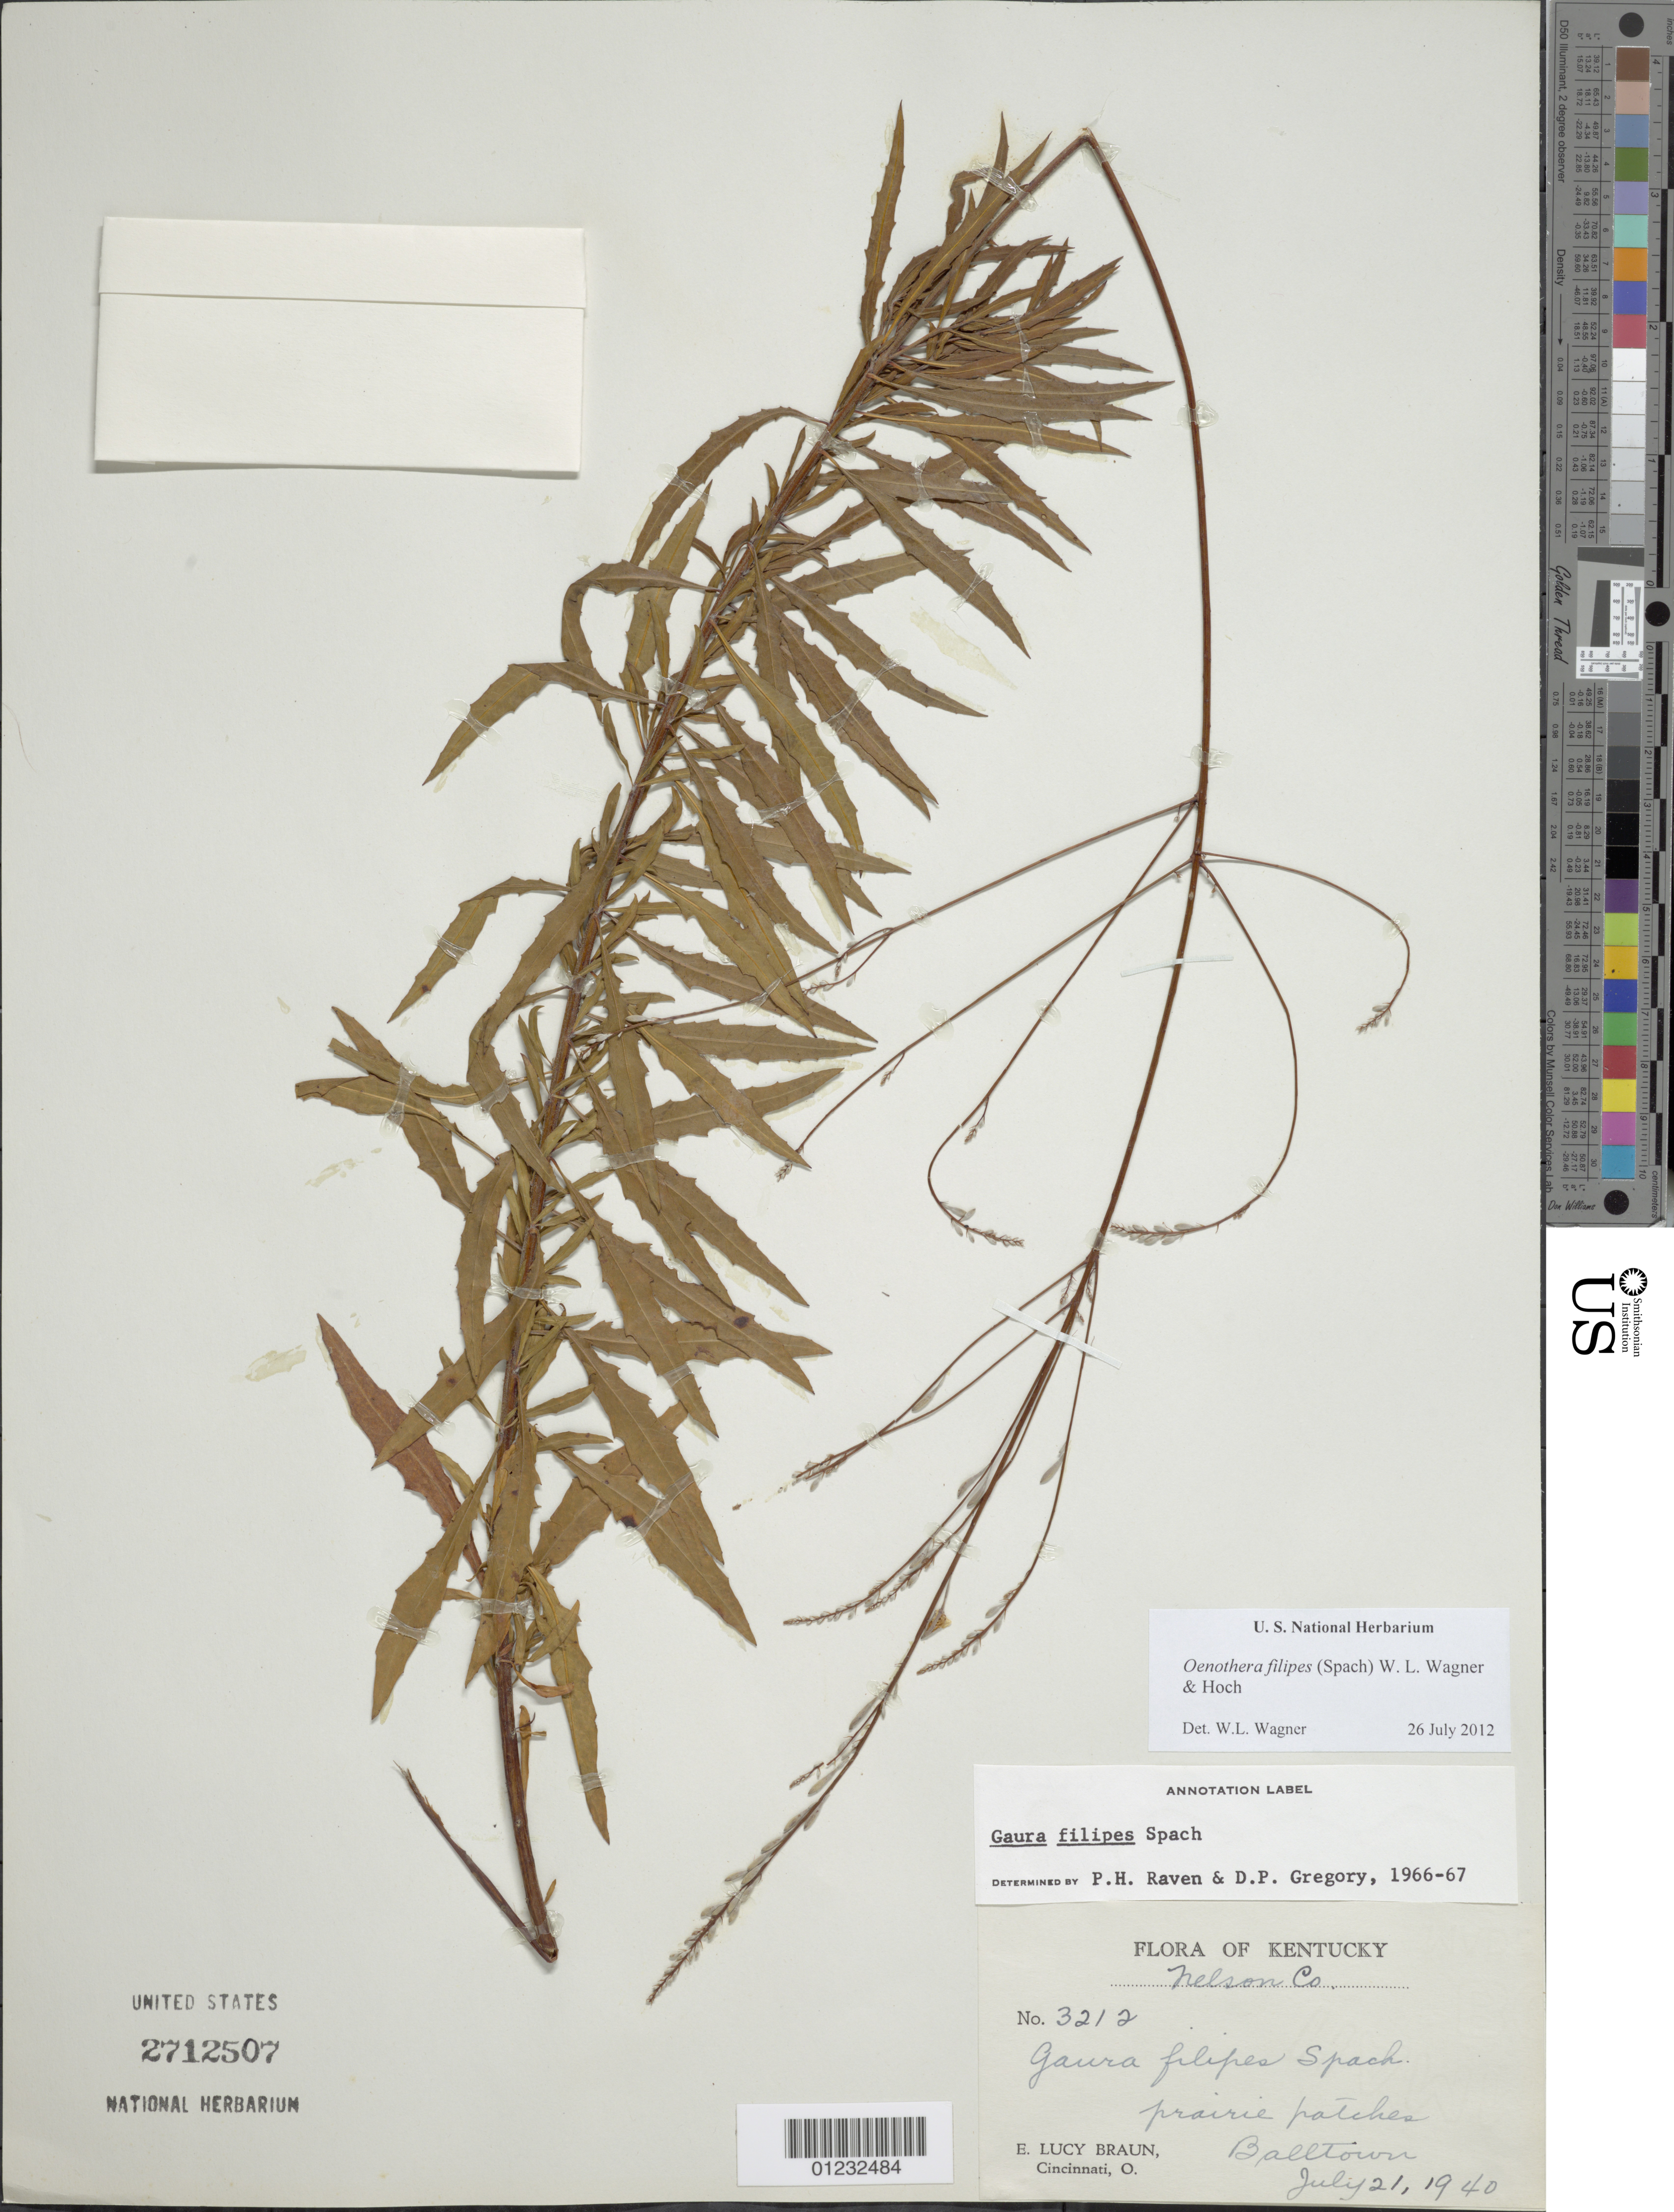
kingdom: Plantae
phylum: Tracheophyta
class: Magnoliopsida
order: Myrtales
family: Onagraceae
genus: Oenothera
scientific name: Oenothera filipes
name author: (Spach) W.L. Wagner & Hoch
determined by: Wagner, W. L., (BOT), Smithsonian Institution - National Museum of Natural History (UNITED STATES)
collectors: E. L. Braun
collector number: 3212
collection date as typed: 21 Jul 1940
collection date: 1940-07-21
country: United States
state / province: Kentucky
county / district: Nelson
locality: Balltown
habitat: Prairie patches.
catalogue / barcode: US 2712507